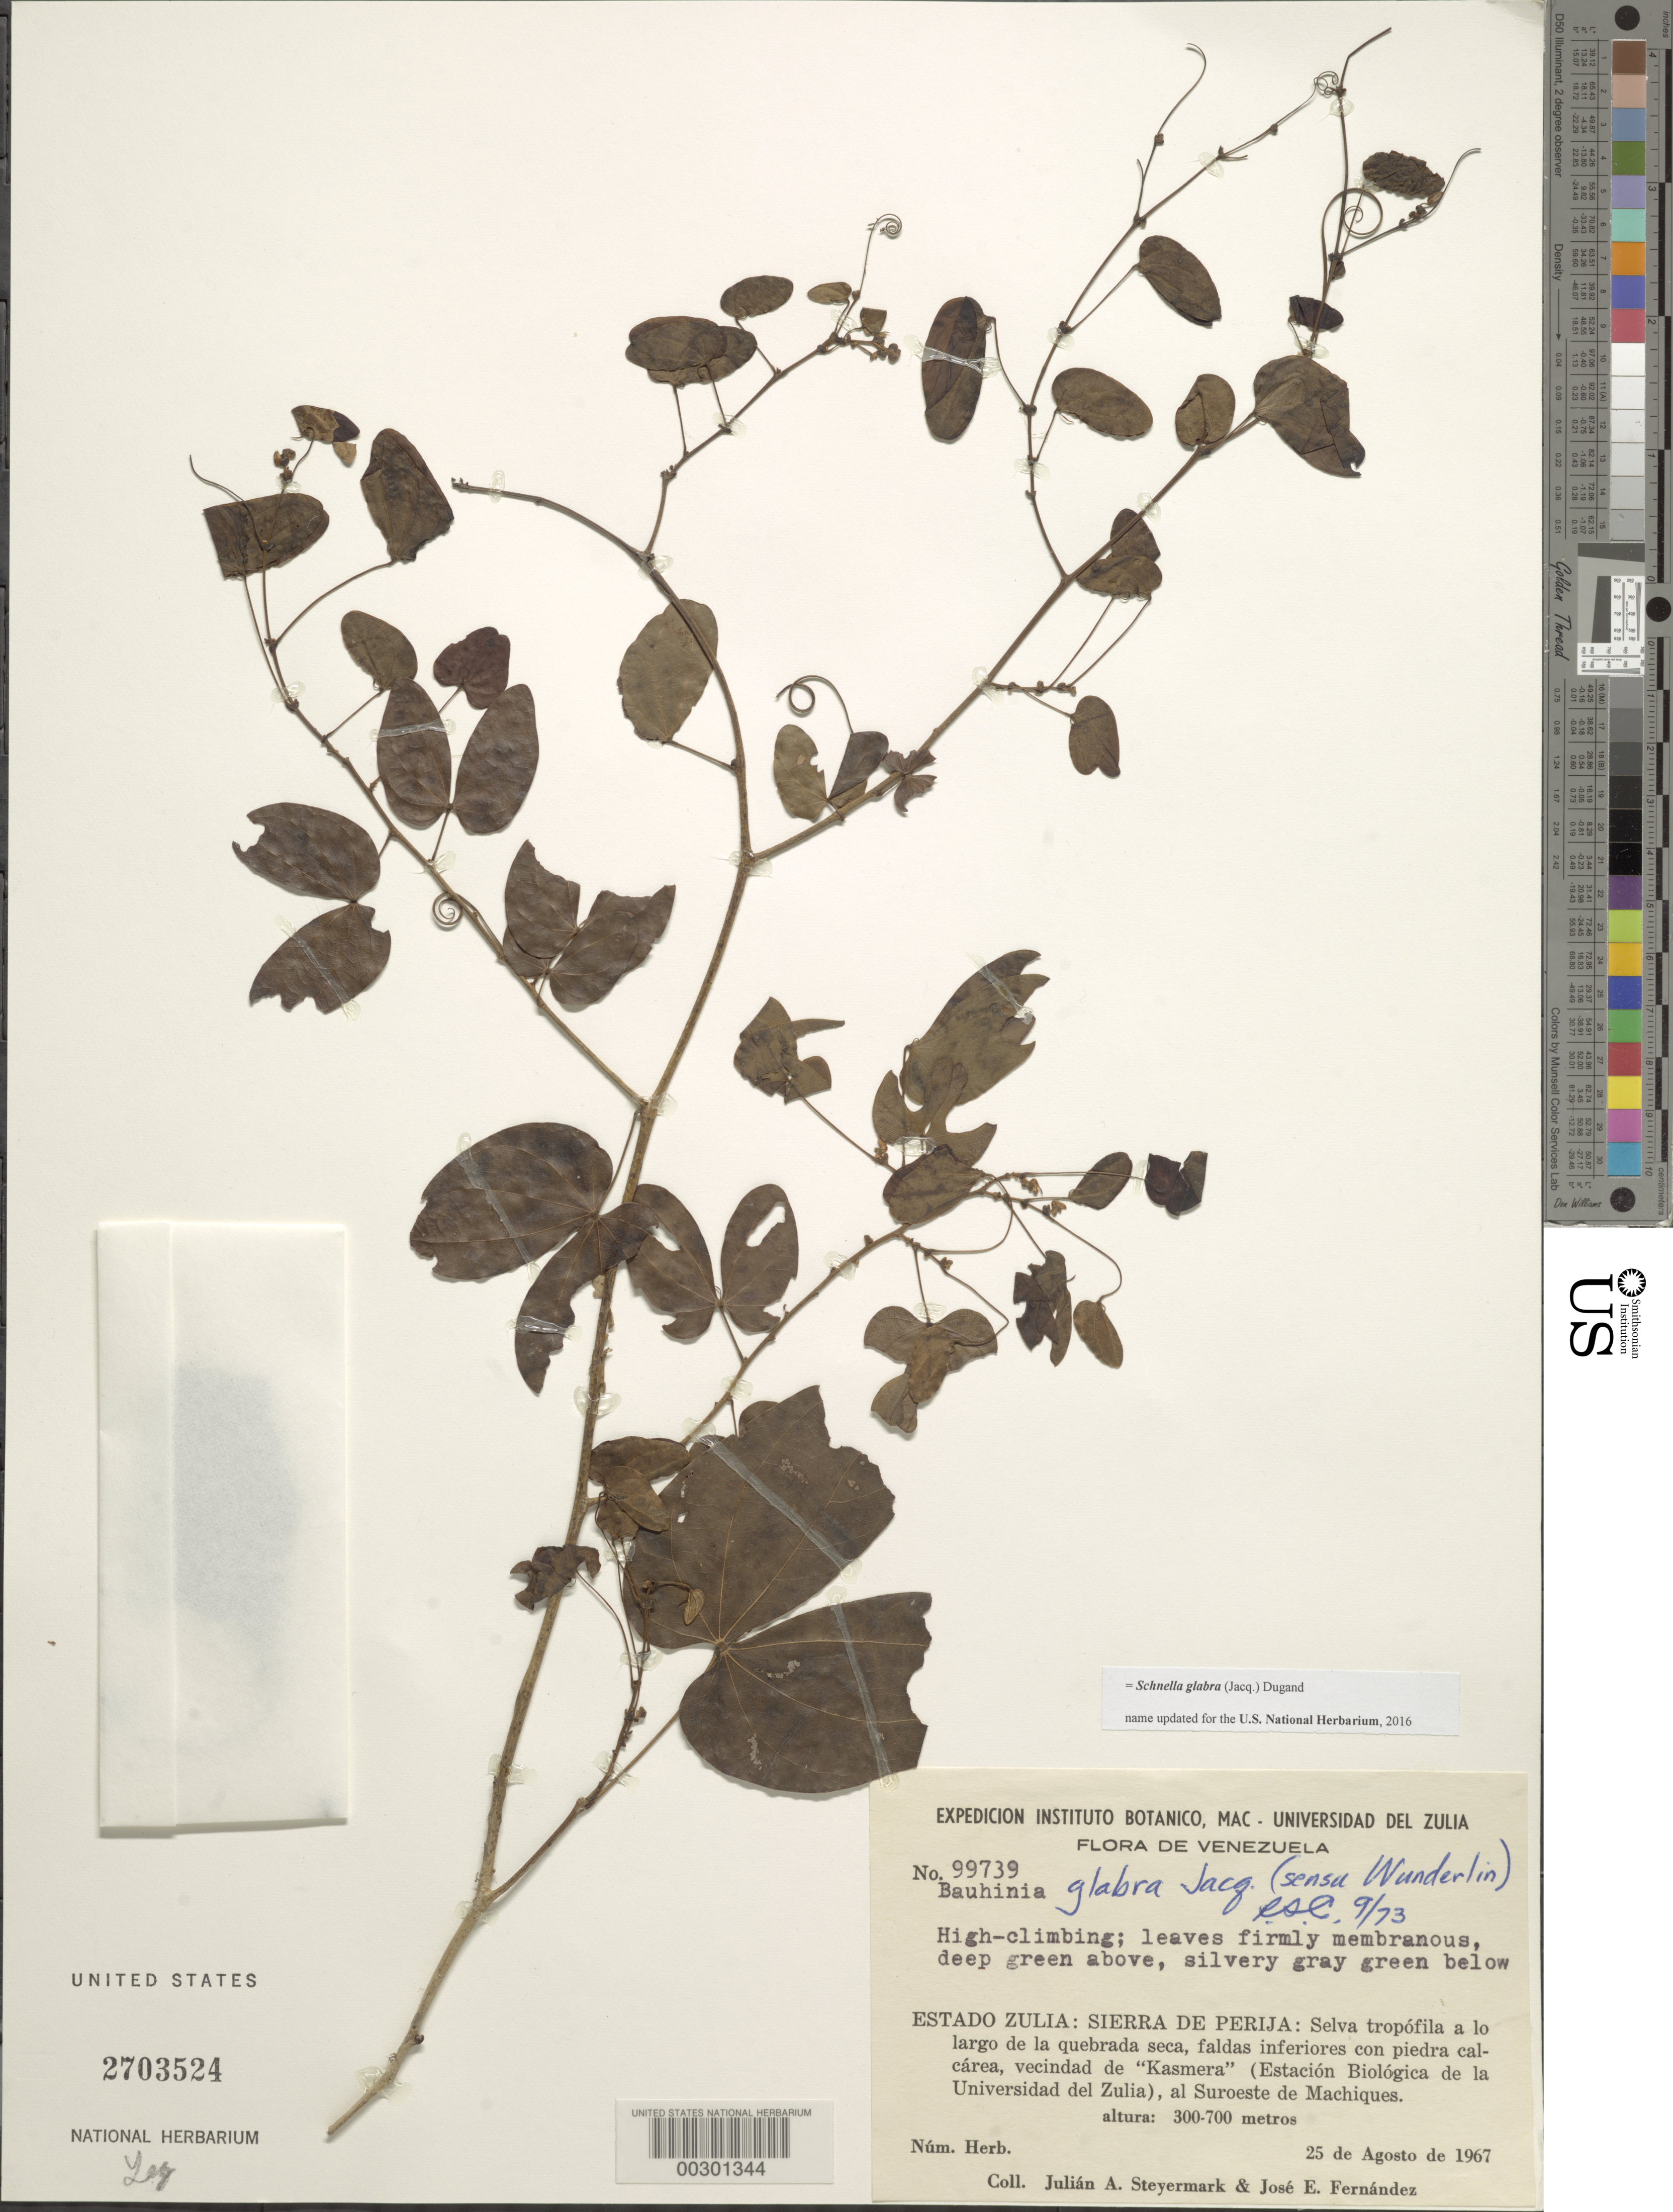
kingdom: Plantae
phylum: Tracheophyta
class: Magnoliopsida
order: Fabales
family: Fabaceae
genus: Schnella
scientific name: Schnella glabra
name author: (Jacq.) Dugand G.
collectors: J. Steyermark & J. Fernández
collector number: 99739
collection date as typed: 25 Aug 1967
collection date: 1967-08-25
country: Venezuela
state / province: Zulia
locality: Sierra de perija: vicinity of "kasmera" (estacion biologica de la universidad del zulia) se of machiques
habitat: Tropical forest along a dry quebrada, low slopes with stone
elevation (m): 300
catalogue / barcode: US 2703524